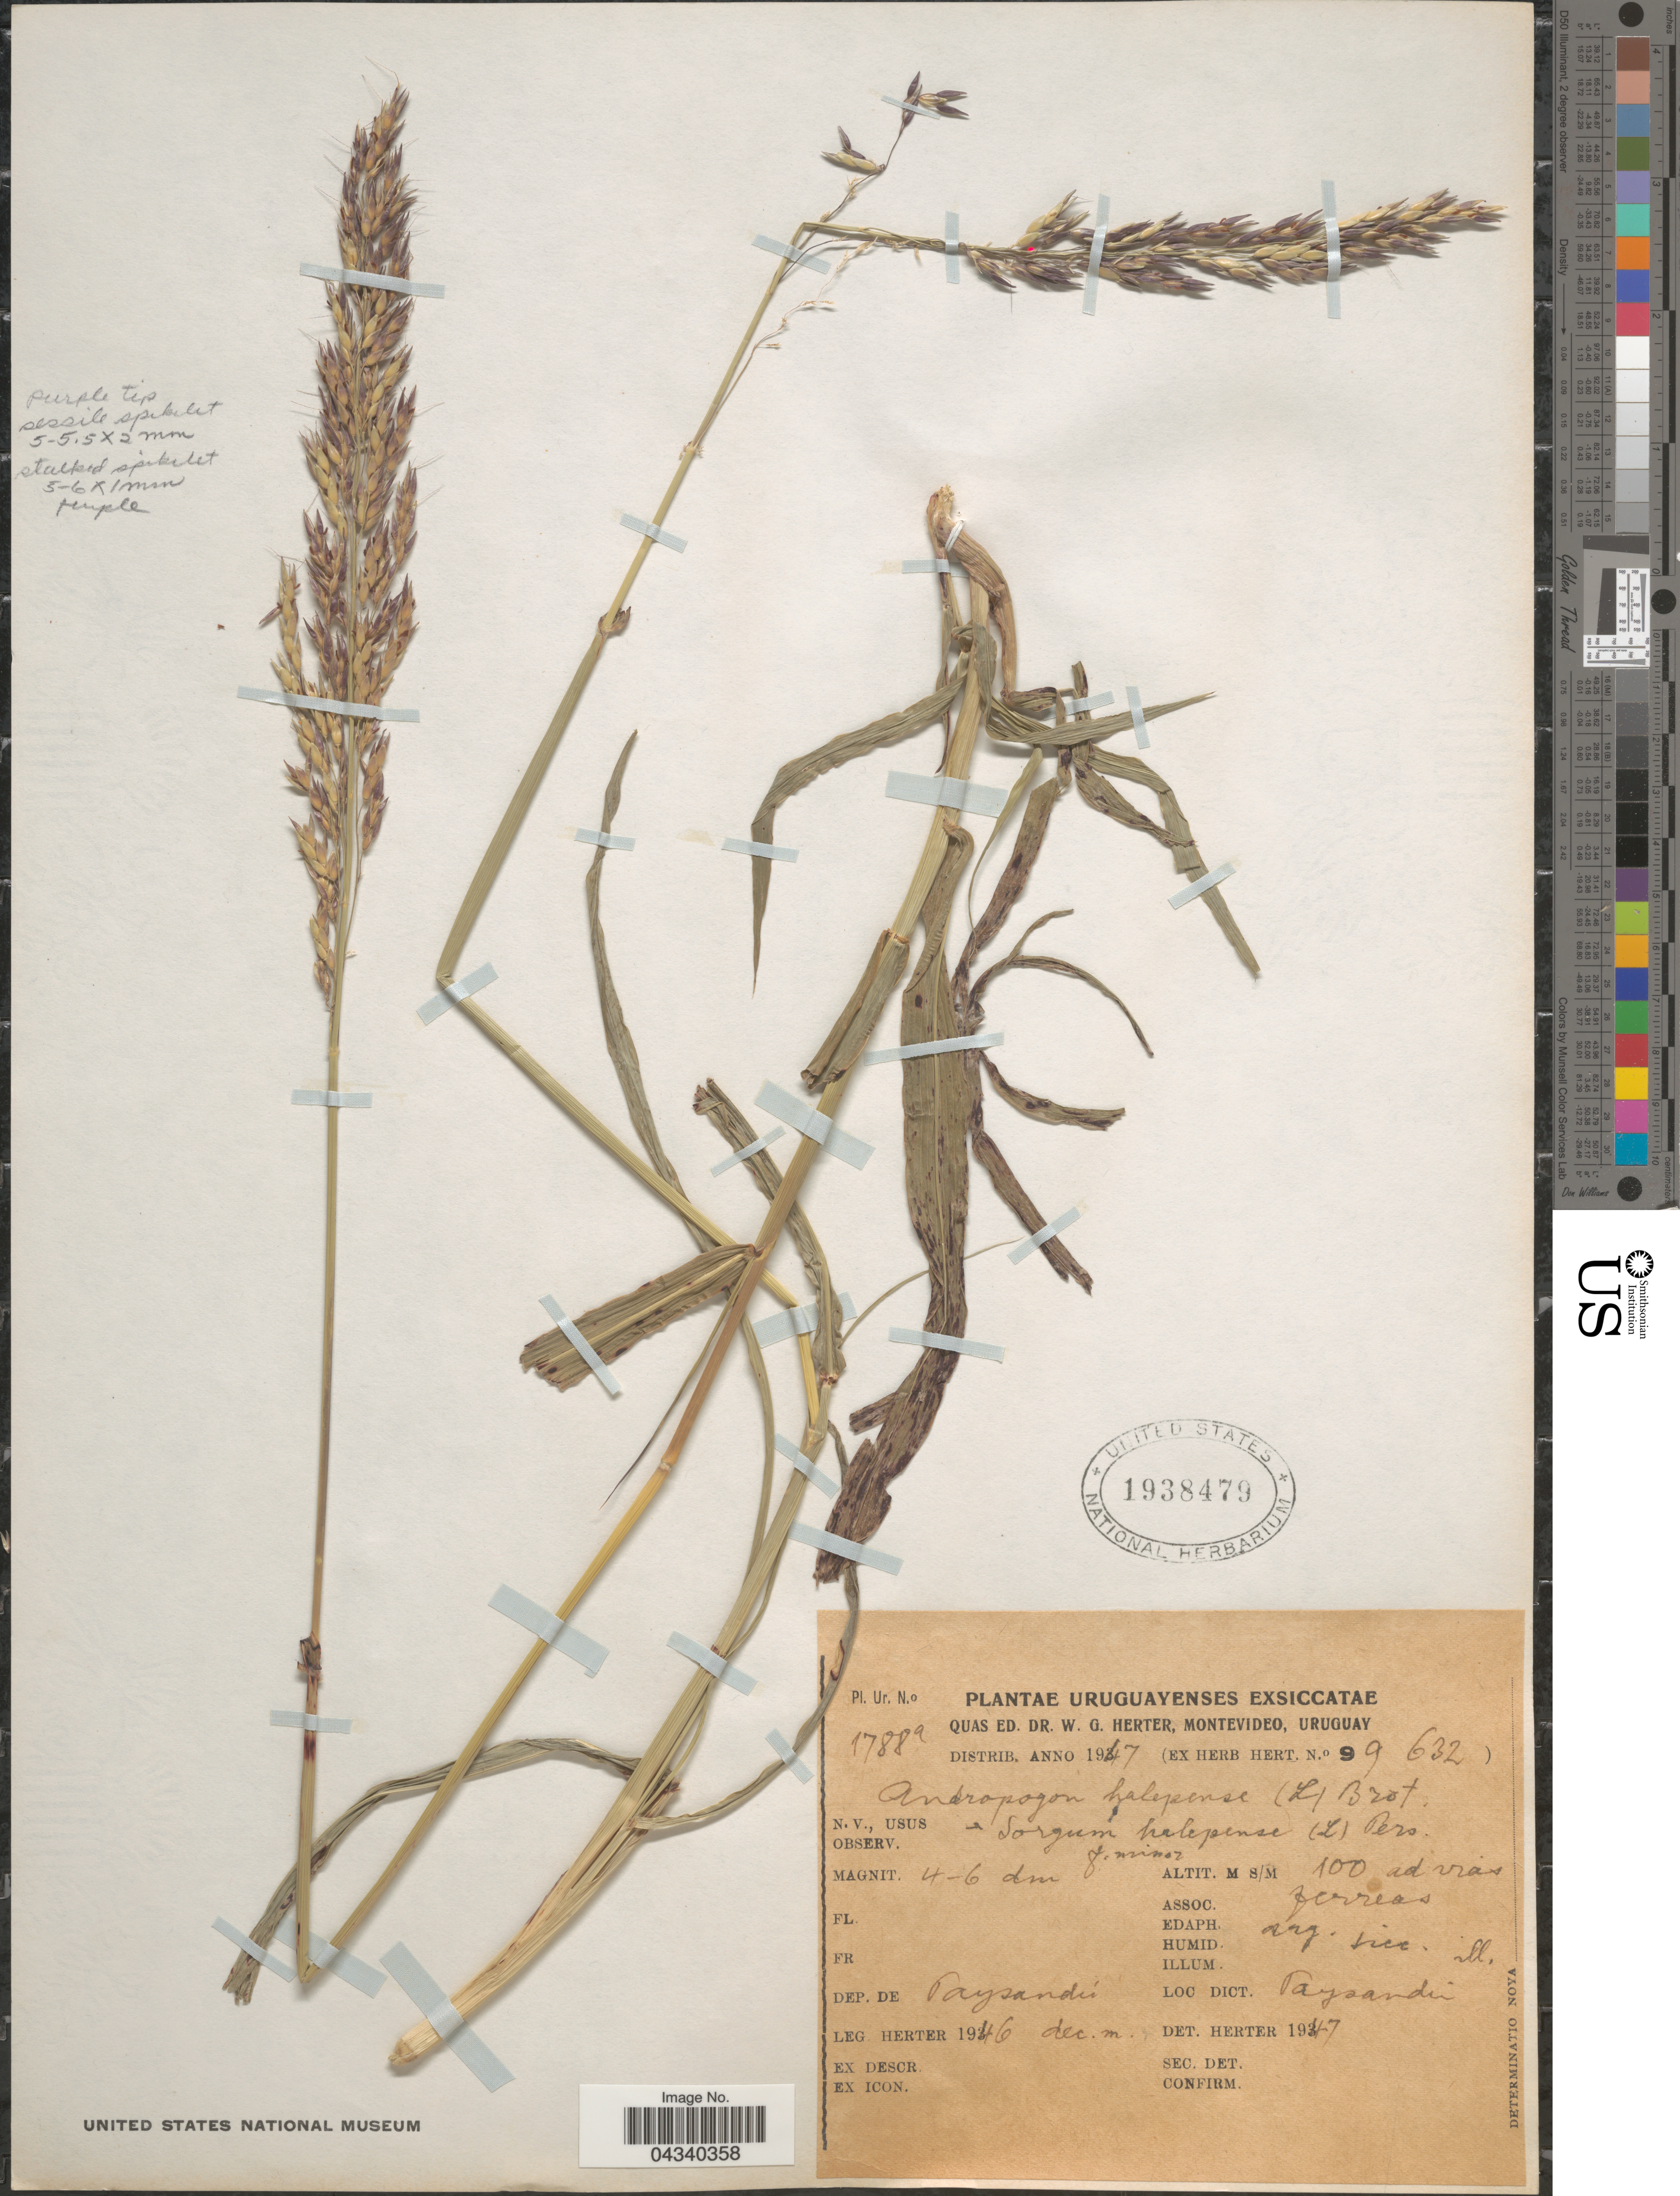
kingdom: Plantae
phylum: Tracheophyta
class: Liliopsida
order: Poales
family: Poaceae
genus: Sorghum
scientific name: Sorghum halepense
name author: (L.) Pers.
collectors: Herter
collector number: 99632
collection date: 1946-12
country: Uruguay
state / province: Paysandu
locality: Dep. de Paysandú. Loc dist. Paysandú.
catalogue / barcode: US 1938479